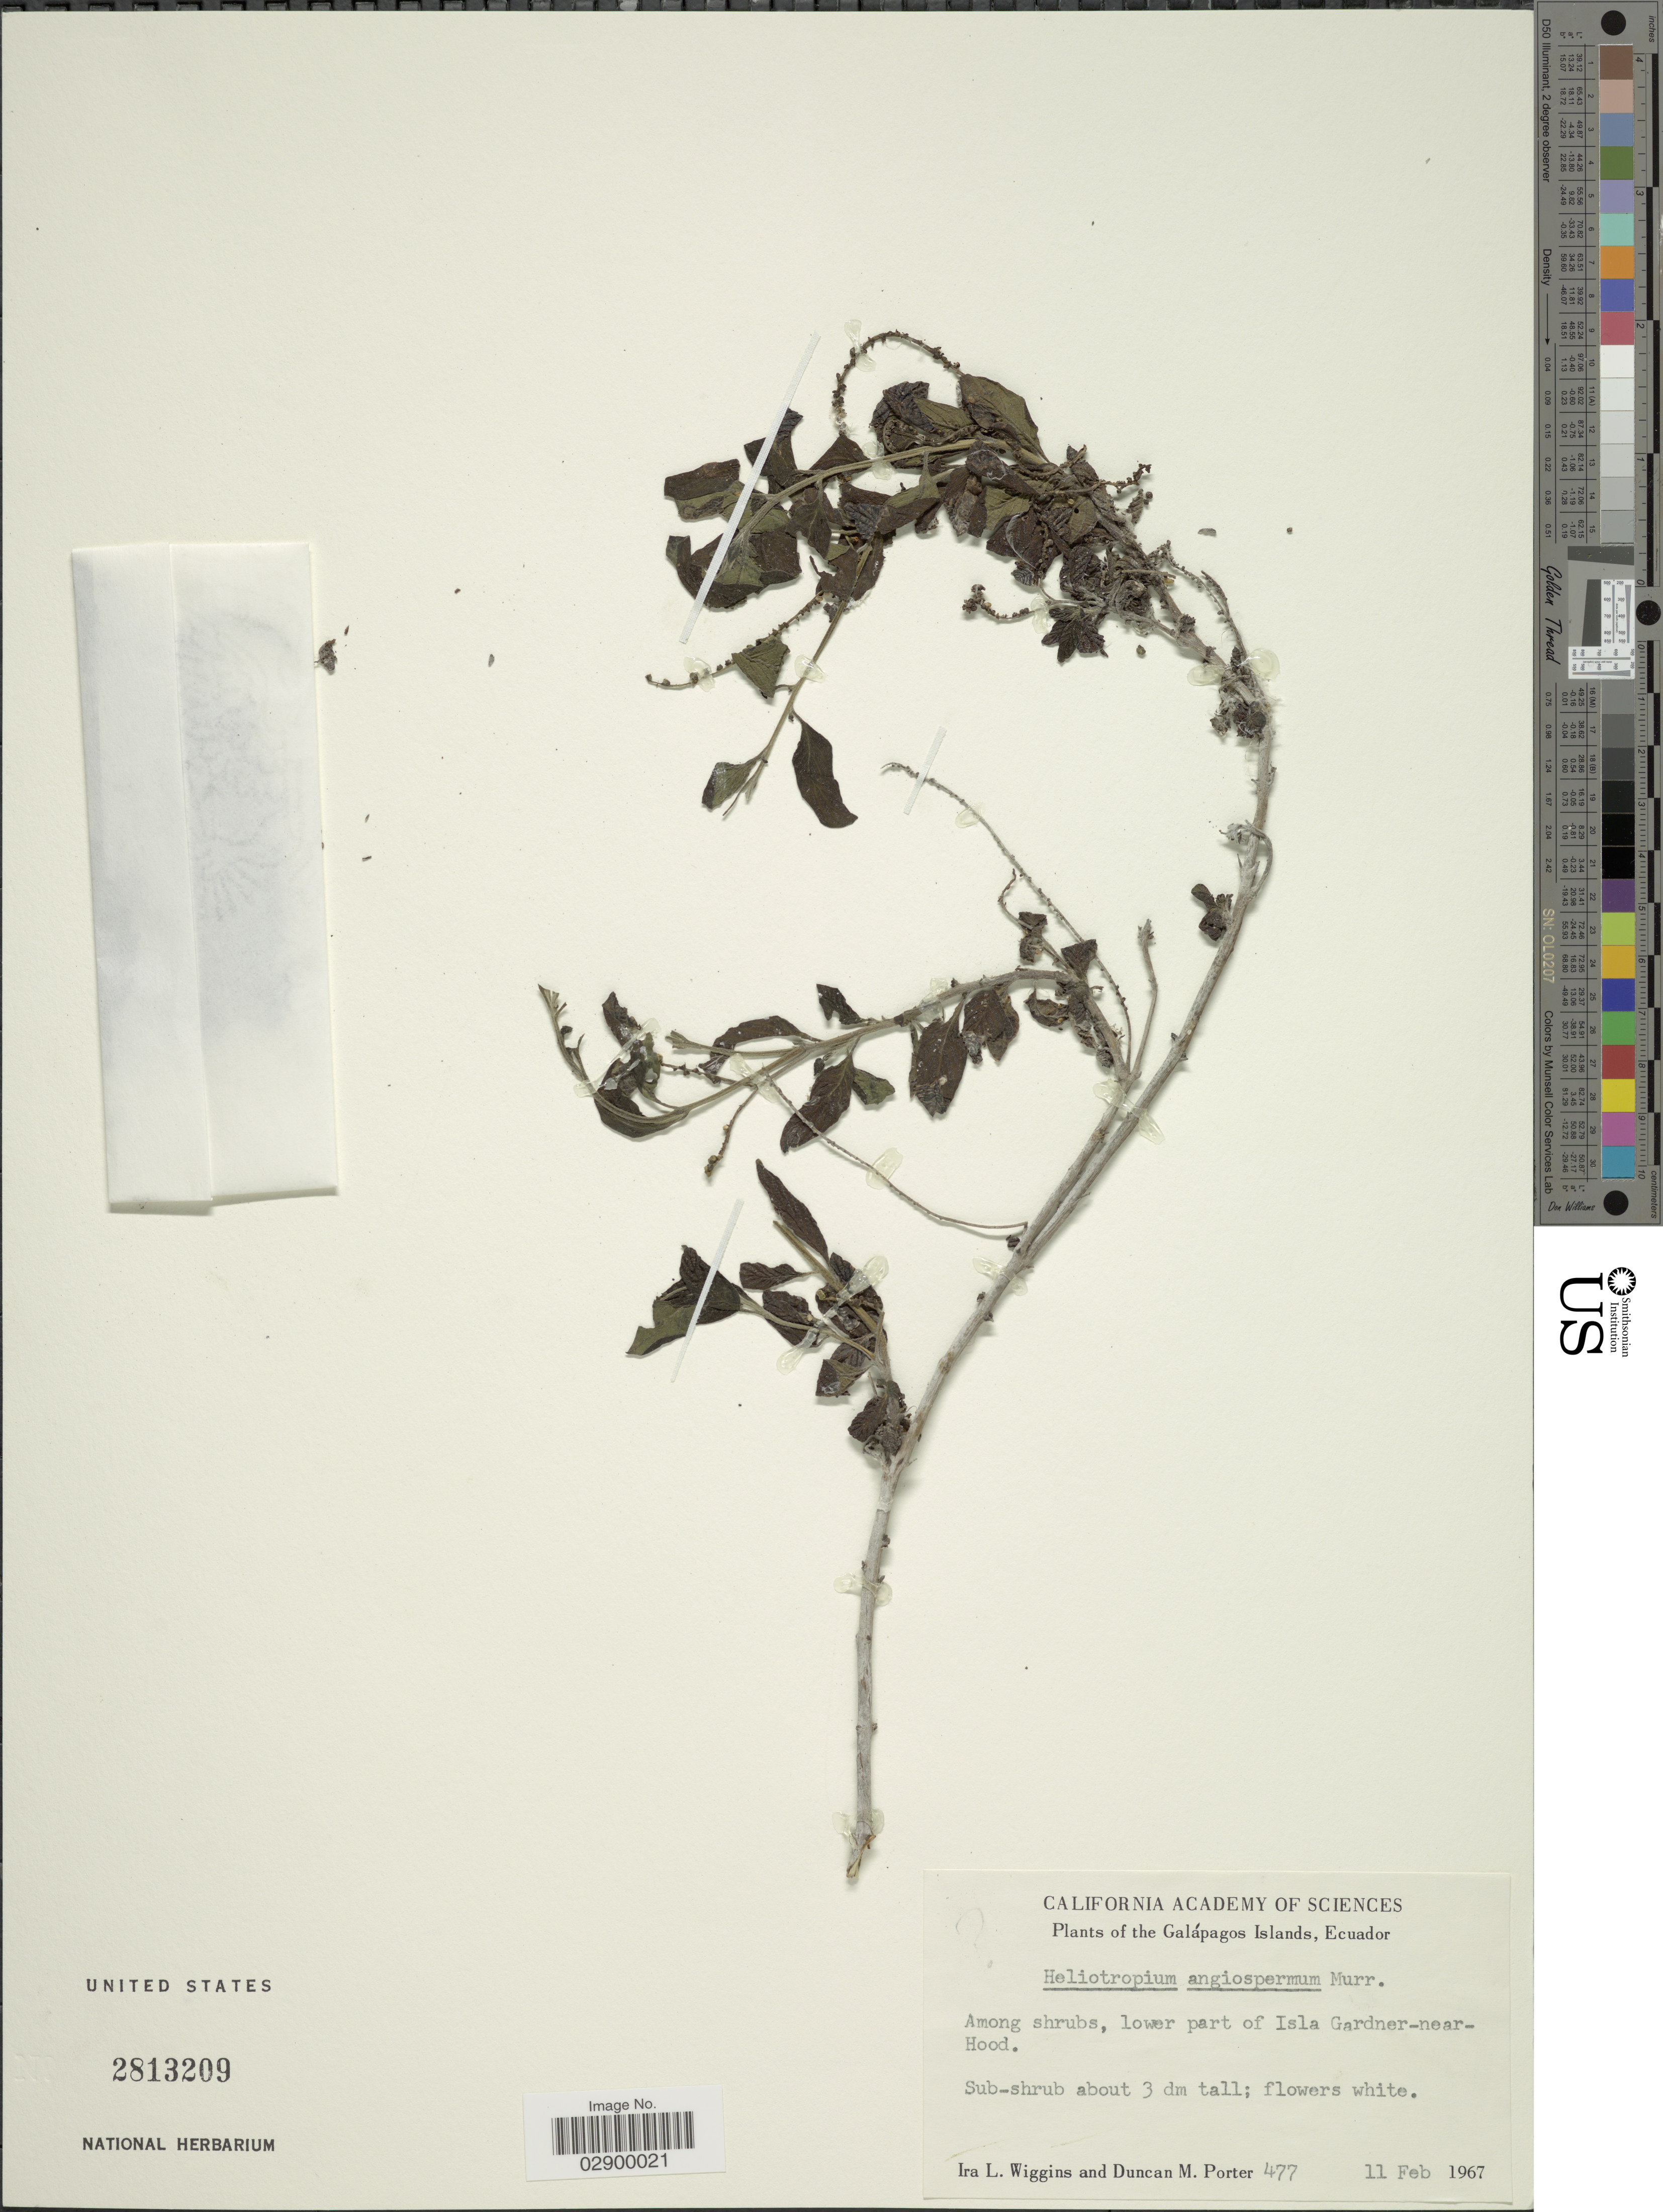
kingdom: Plantae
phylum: Tracheophyta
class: Magnoliopsida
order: Boraginales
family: Heliotropiaceae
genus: Heliotropium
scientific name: Heliotropium angiospermum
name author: Murray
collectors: I. L. Wiggins & D. Porter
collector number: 477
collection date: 1967-02-11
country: Ecuador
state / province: Colón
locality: The Galápagos Islands. Lower part of Isla Gardner-near-Hood.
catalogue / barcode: US 2813209